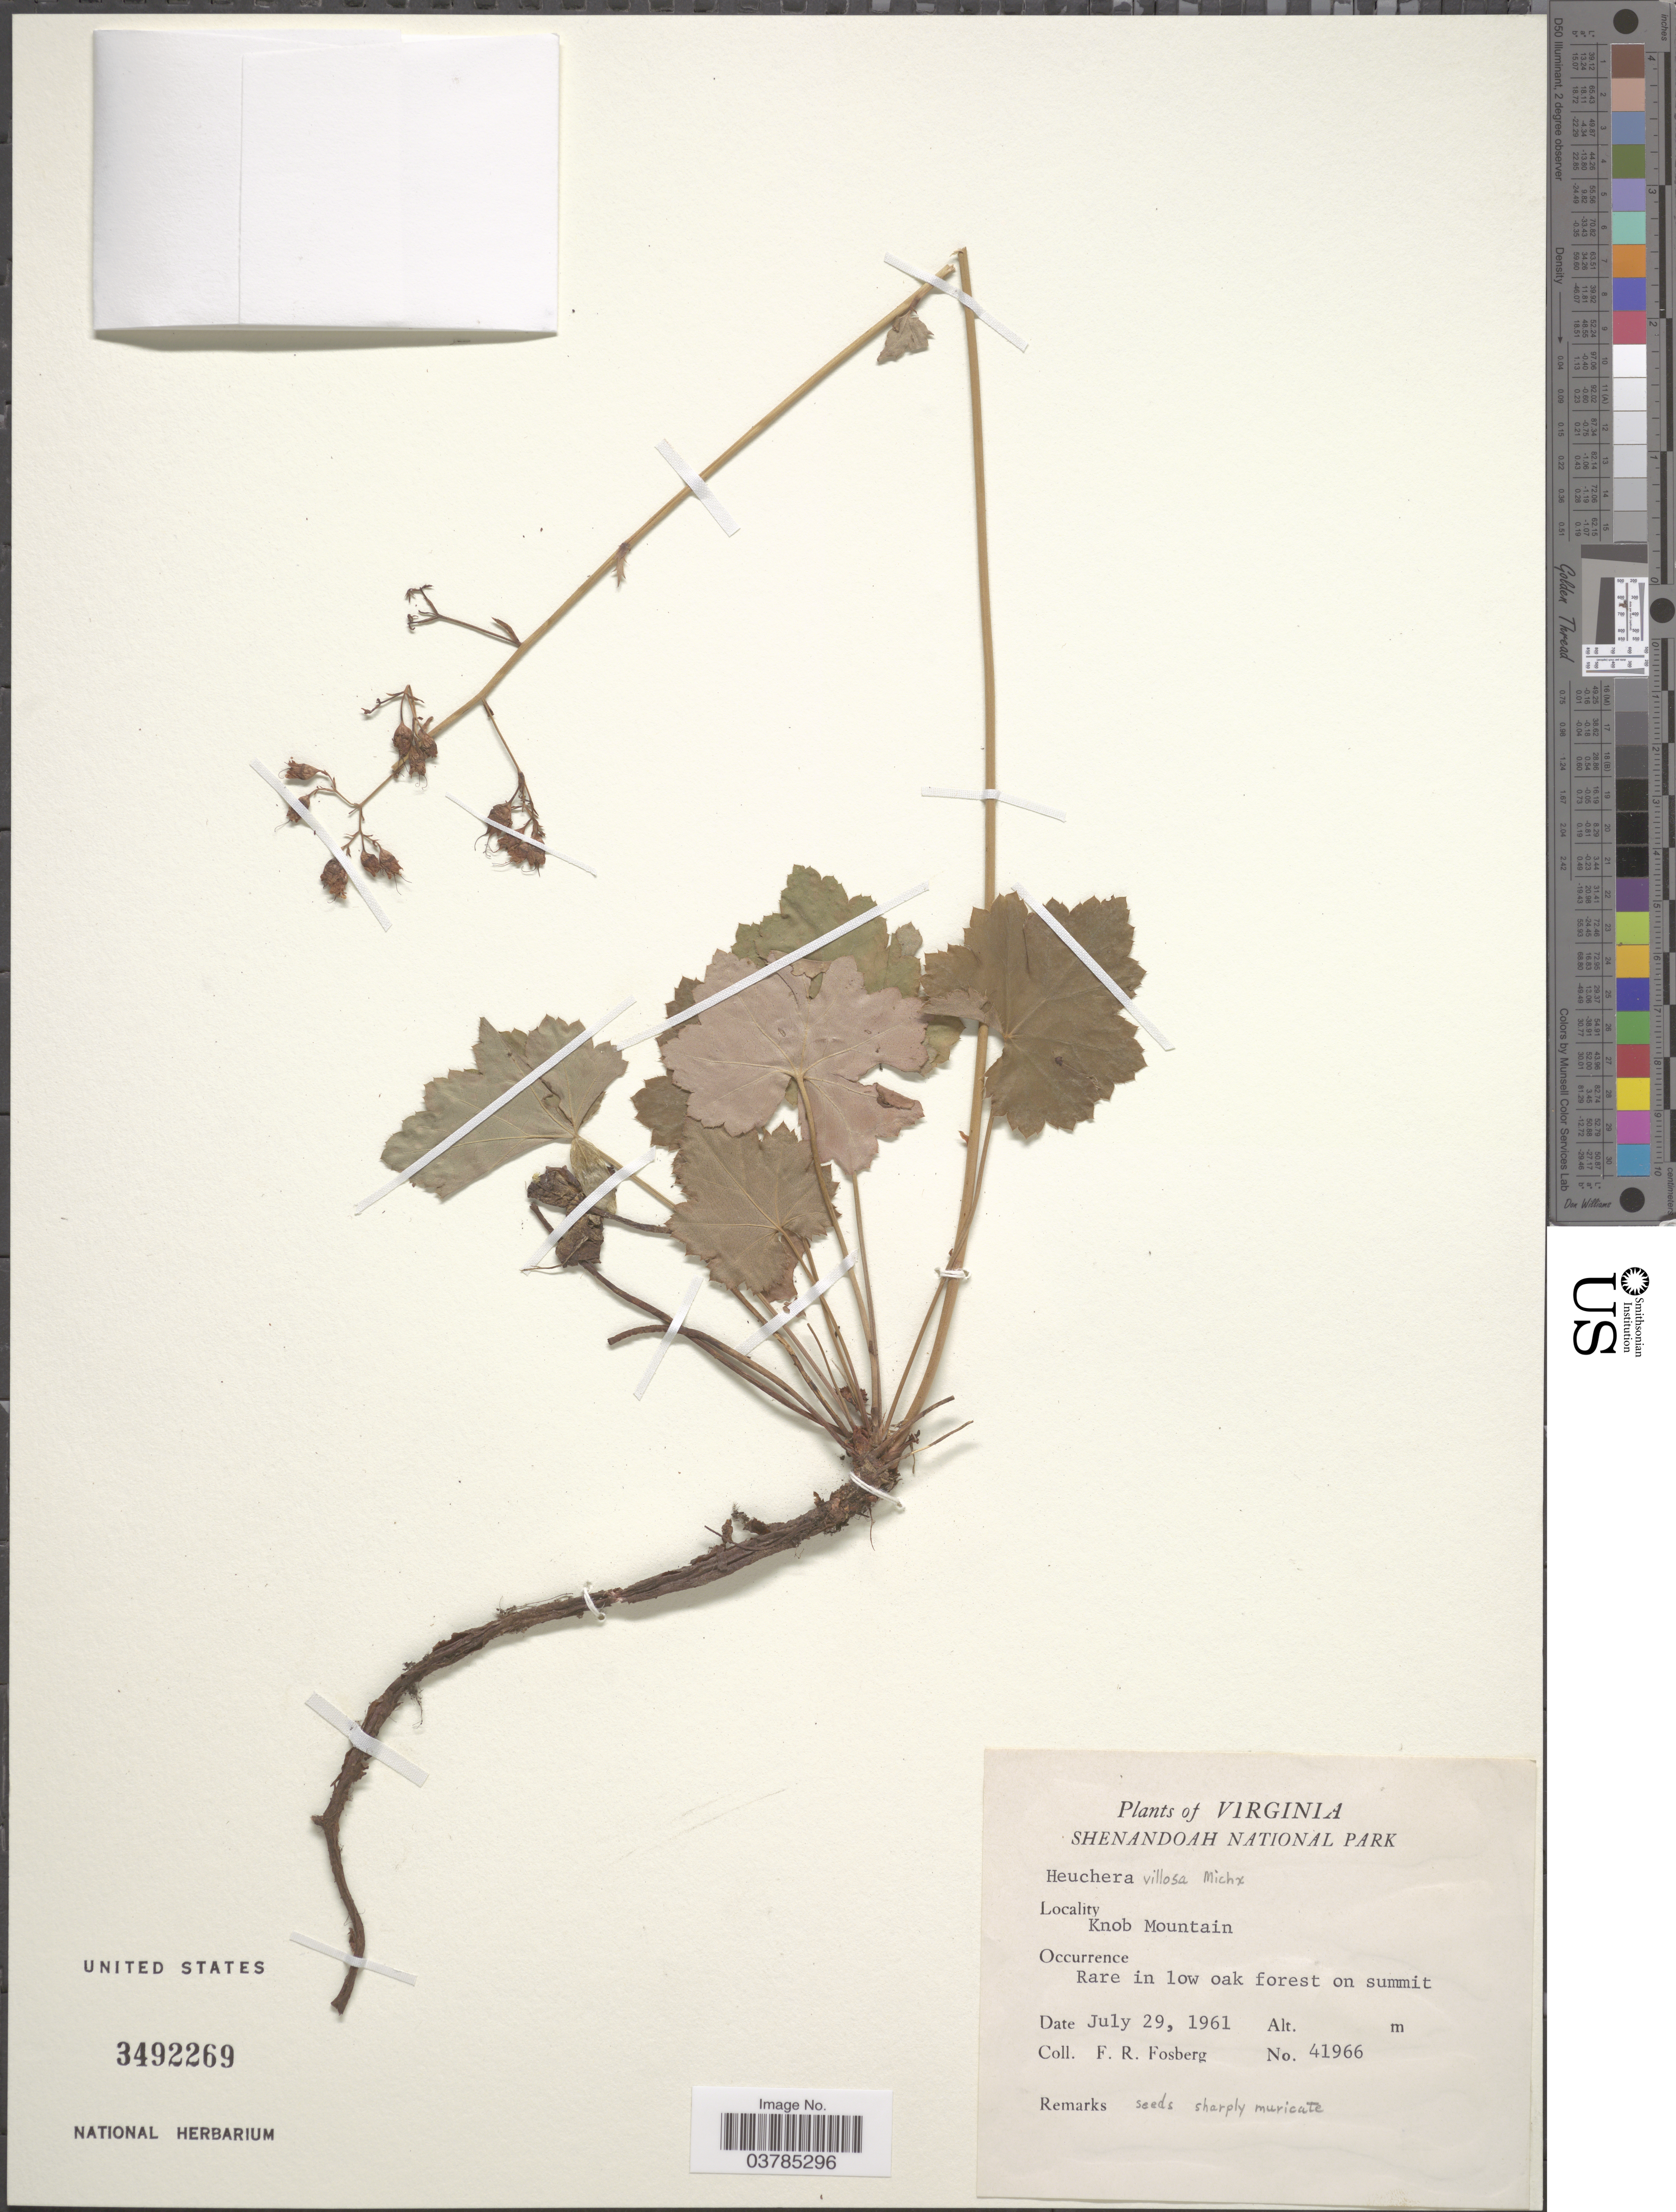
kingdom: Plantae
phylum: Tracheophyta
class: Magnoliopsida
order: Saxifragales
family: Saxifragaceae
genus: Heuchera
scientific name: Heuchera villosa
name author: Michx.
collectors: F. R. Fosberg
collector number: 41966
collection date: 1961-07-29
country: United States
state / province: Virginia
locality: Shenandoah National Park. Knob Mountain.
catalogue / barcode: US 3492269